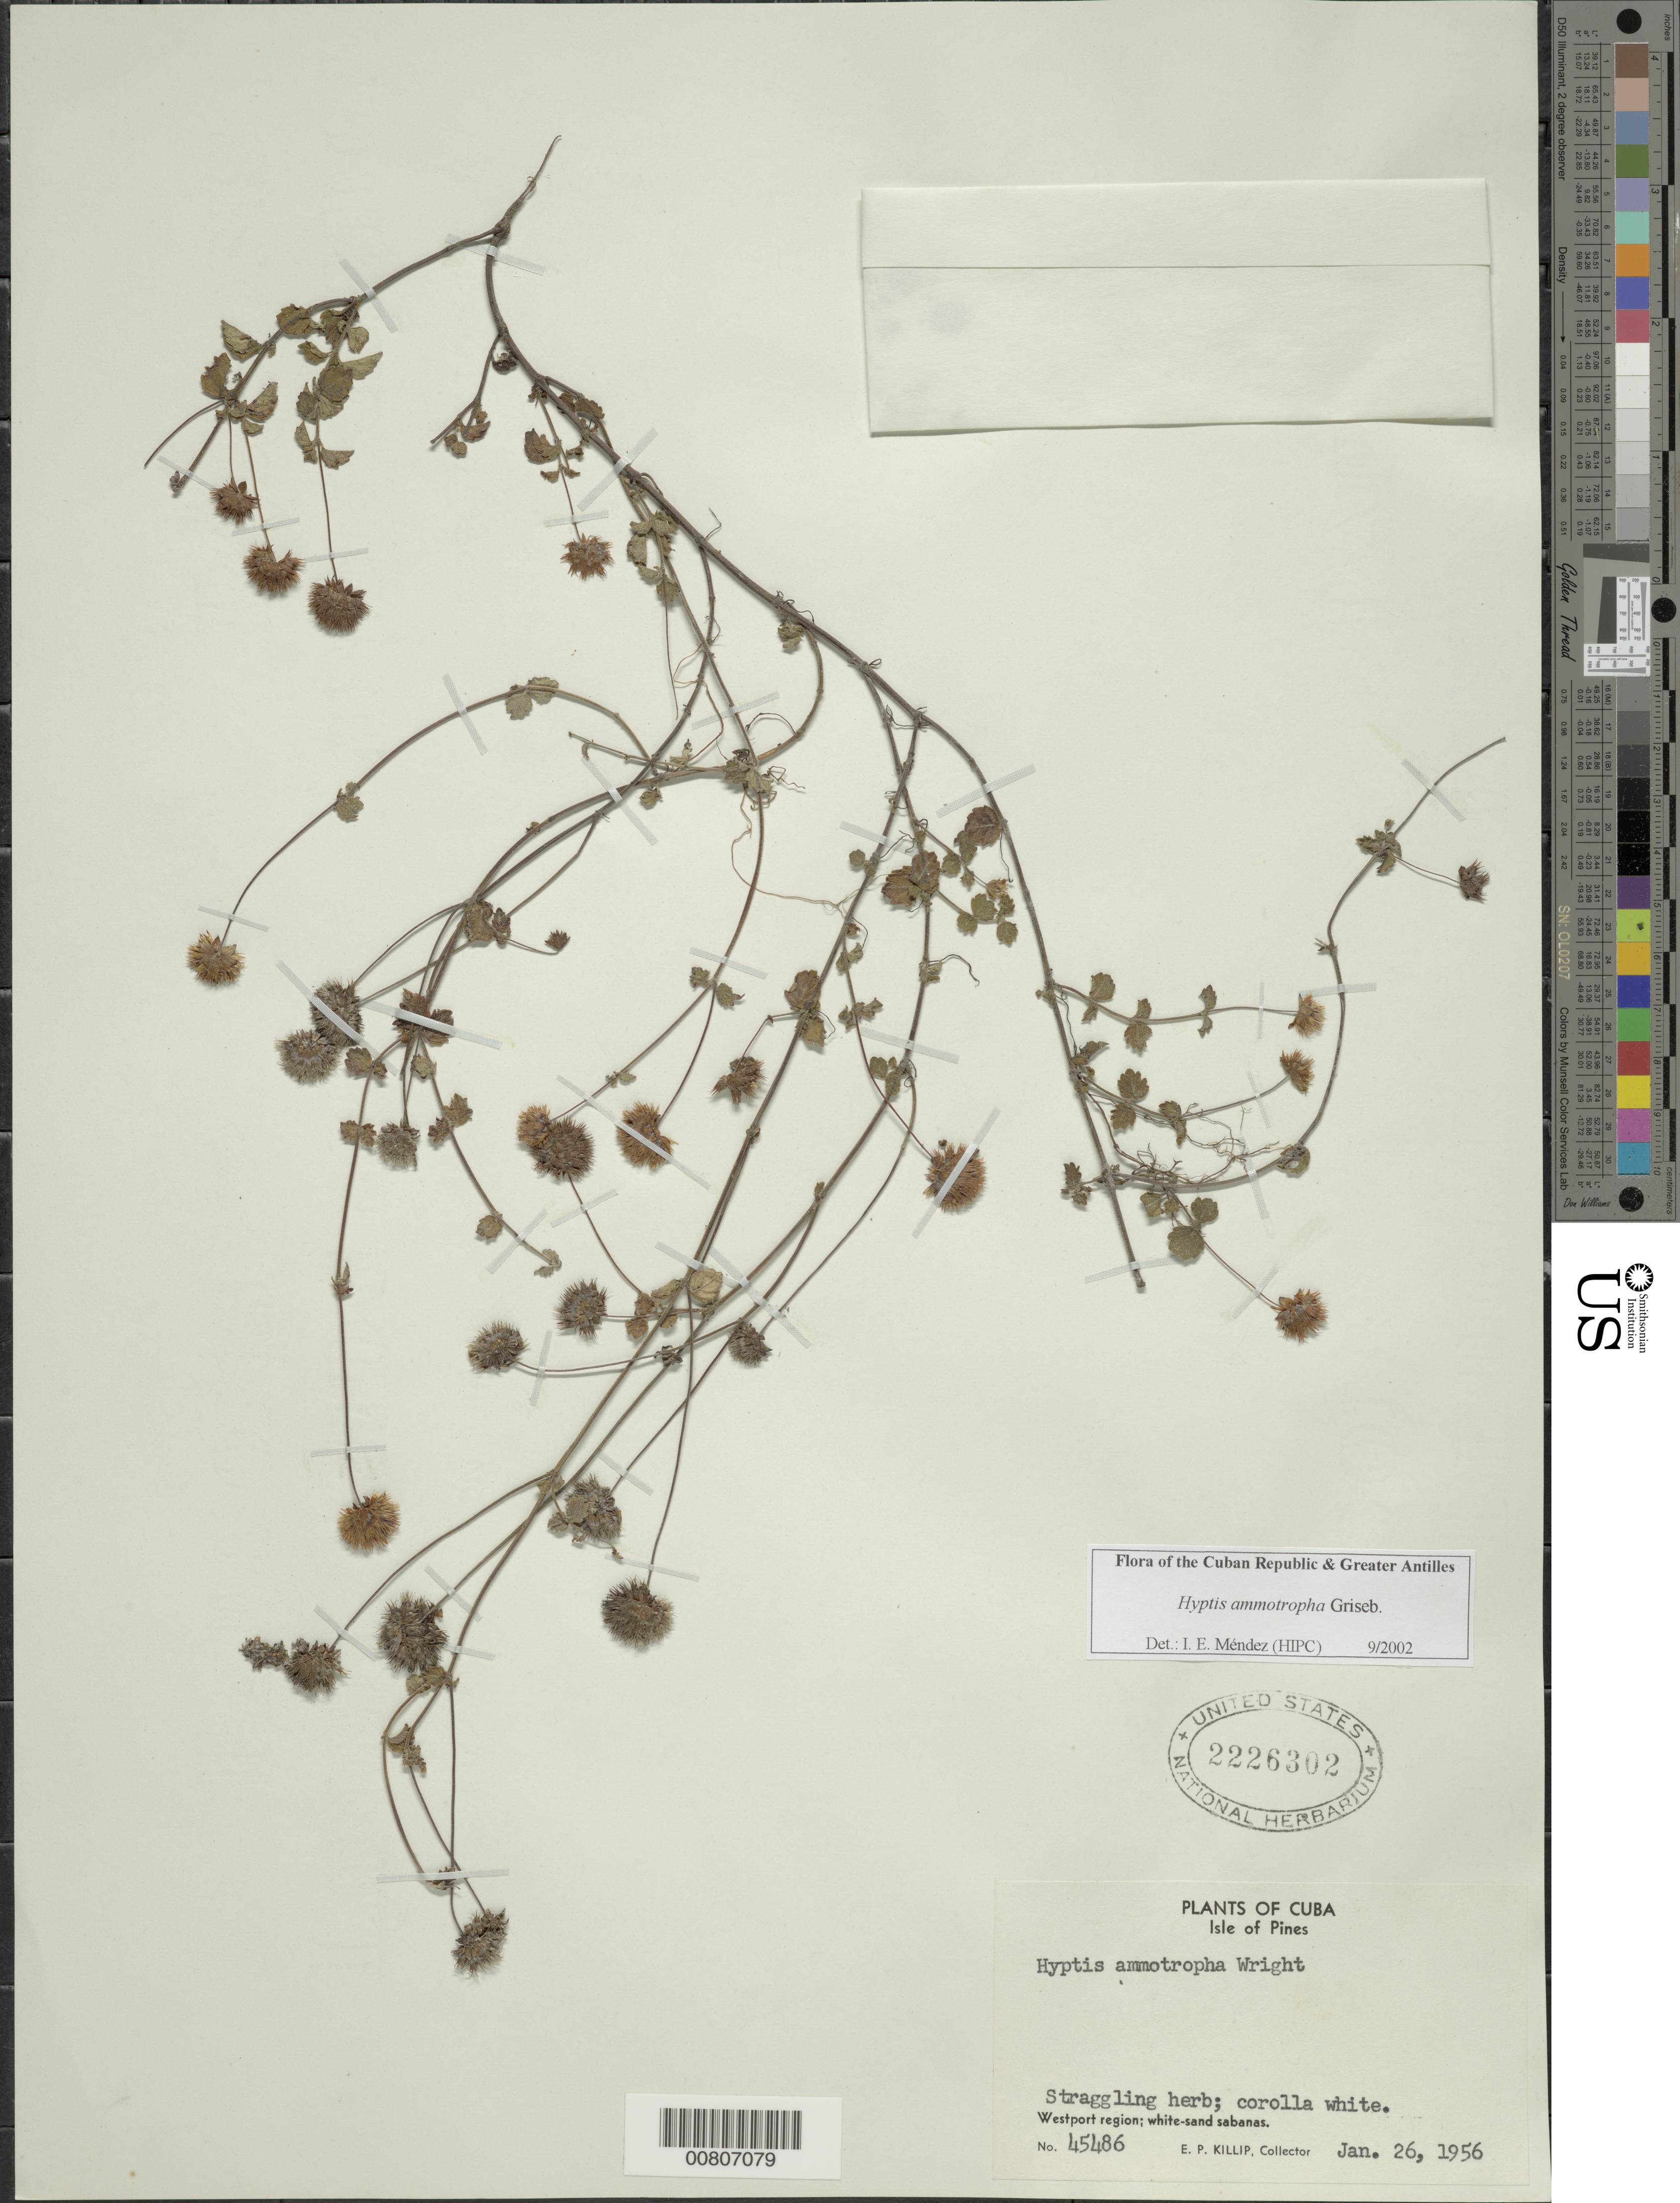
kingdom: Plantae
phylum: Tracheophyta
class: Magnoliopsida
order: Lamiales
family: Lamiaceae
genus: Hyptis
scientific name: Hyptis ammotropha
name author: Griseb.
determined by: Méndez, Isidro E., (HIPC)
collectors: E. P. Killip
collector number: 45486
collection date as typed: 26 Jan 1956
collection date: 1956-01-26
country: Cuba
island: Isla de la Juventud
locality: Isle of Pines, Westport region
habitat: White sand savannas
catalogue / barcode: US 2226302